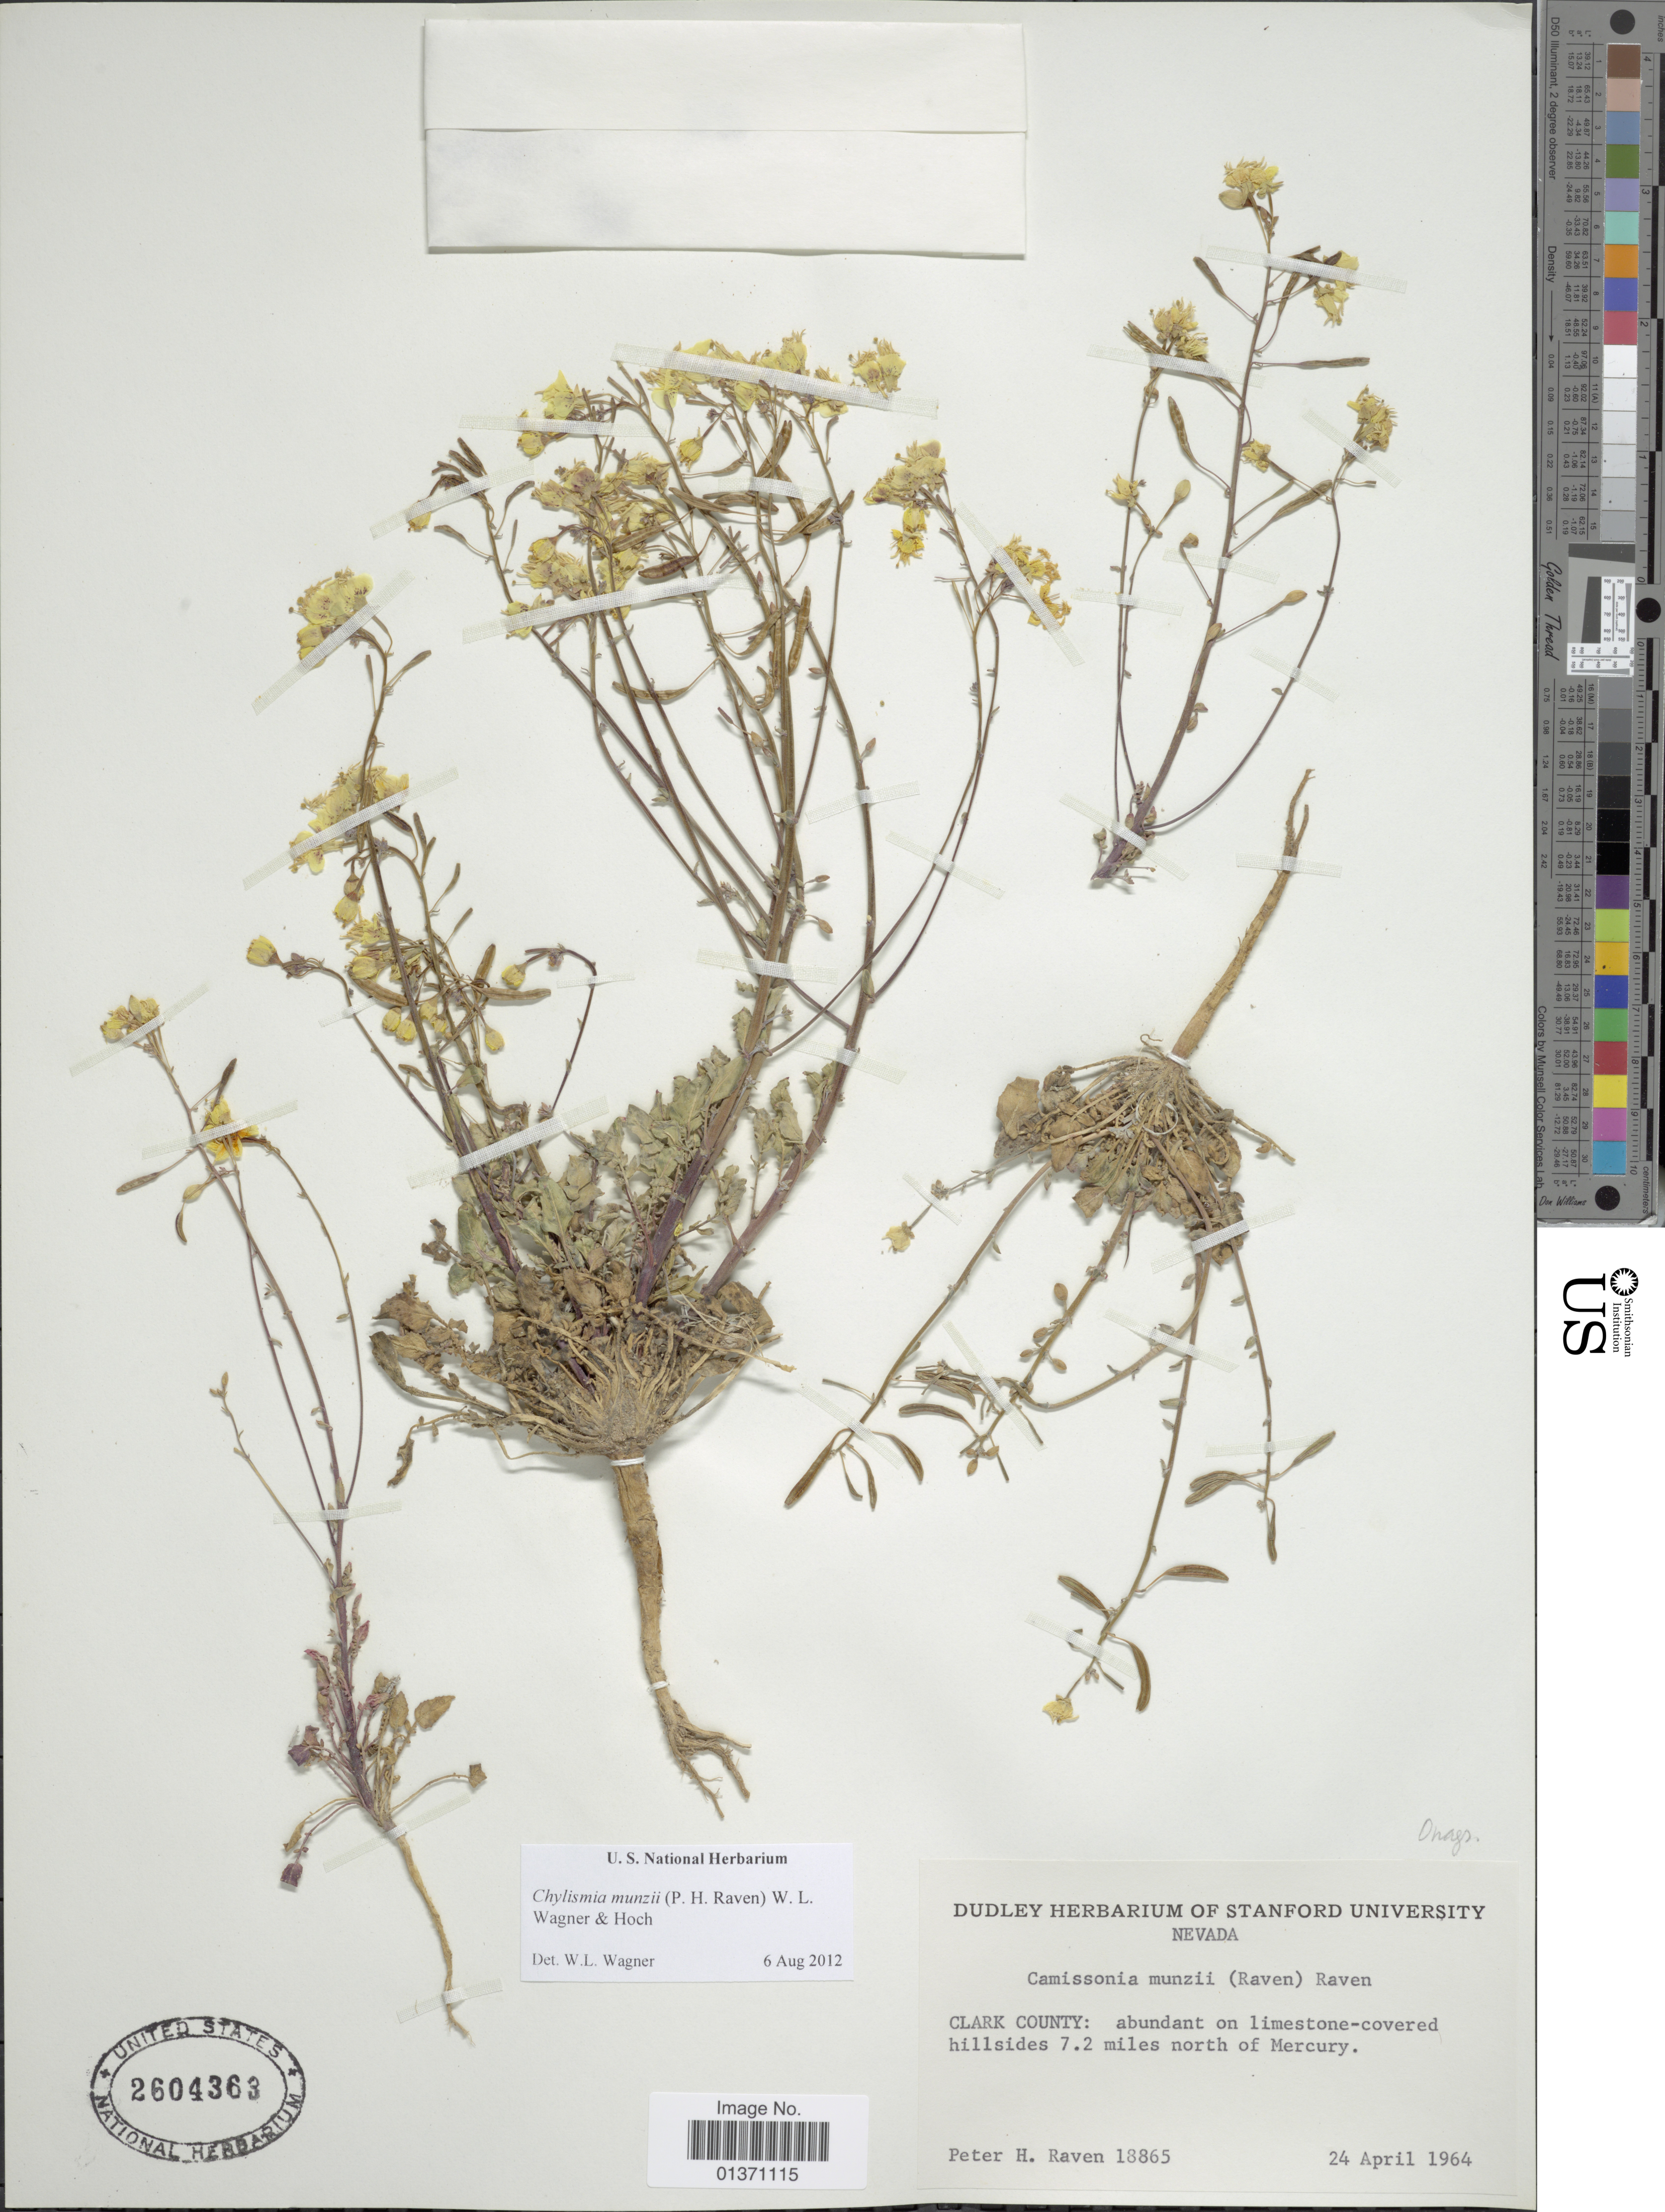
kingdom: Plantae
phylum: Tracheophyta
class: Magnoliopsida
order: Myrtales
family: Onagraceae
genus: Chylismia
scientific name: Chylismia munzii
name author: (P.H. Raven) W.L. Wagner & Hoch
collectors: P. H. Raven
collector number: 18865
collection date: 1964-04-24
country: United States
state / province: Nevada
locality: Clark County: abundant on limestone-covered hillsides 7.2 miles north of Mercury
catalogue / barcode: US 2604363